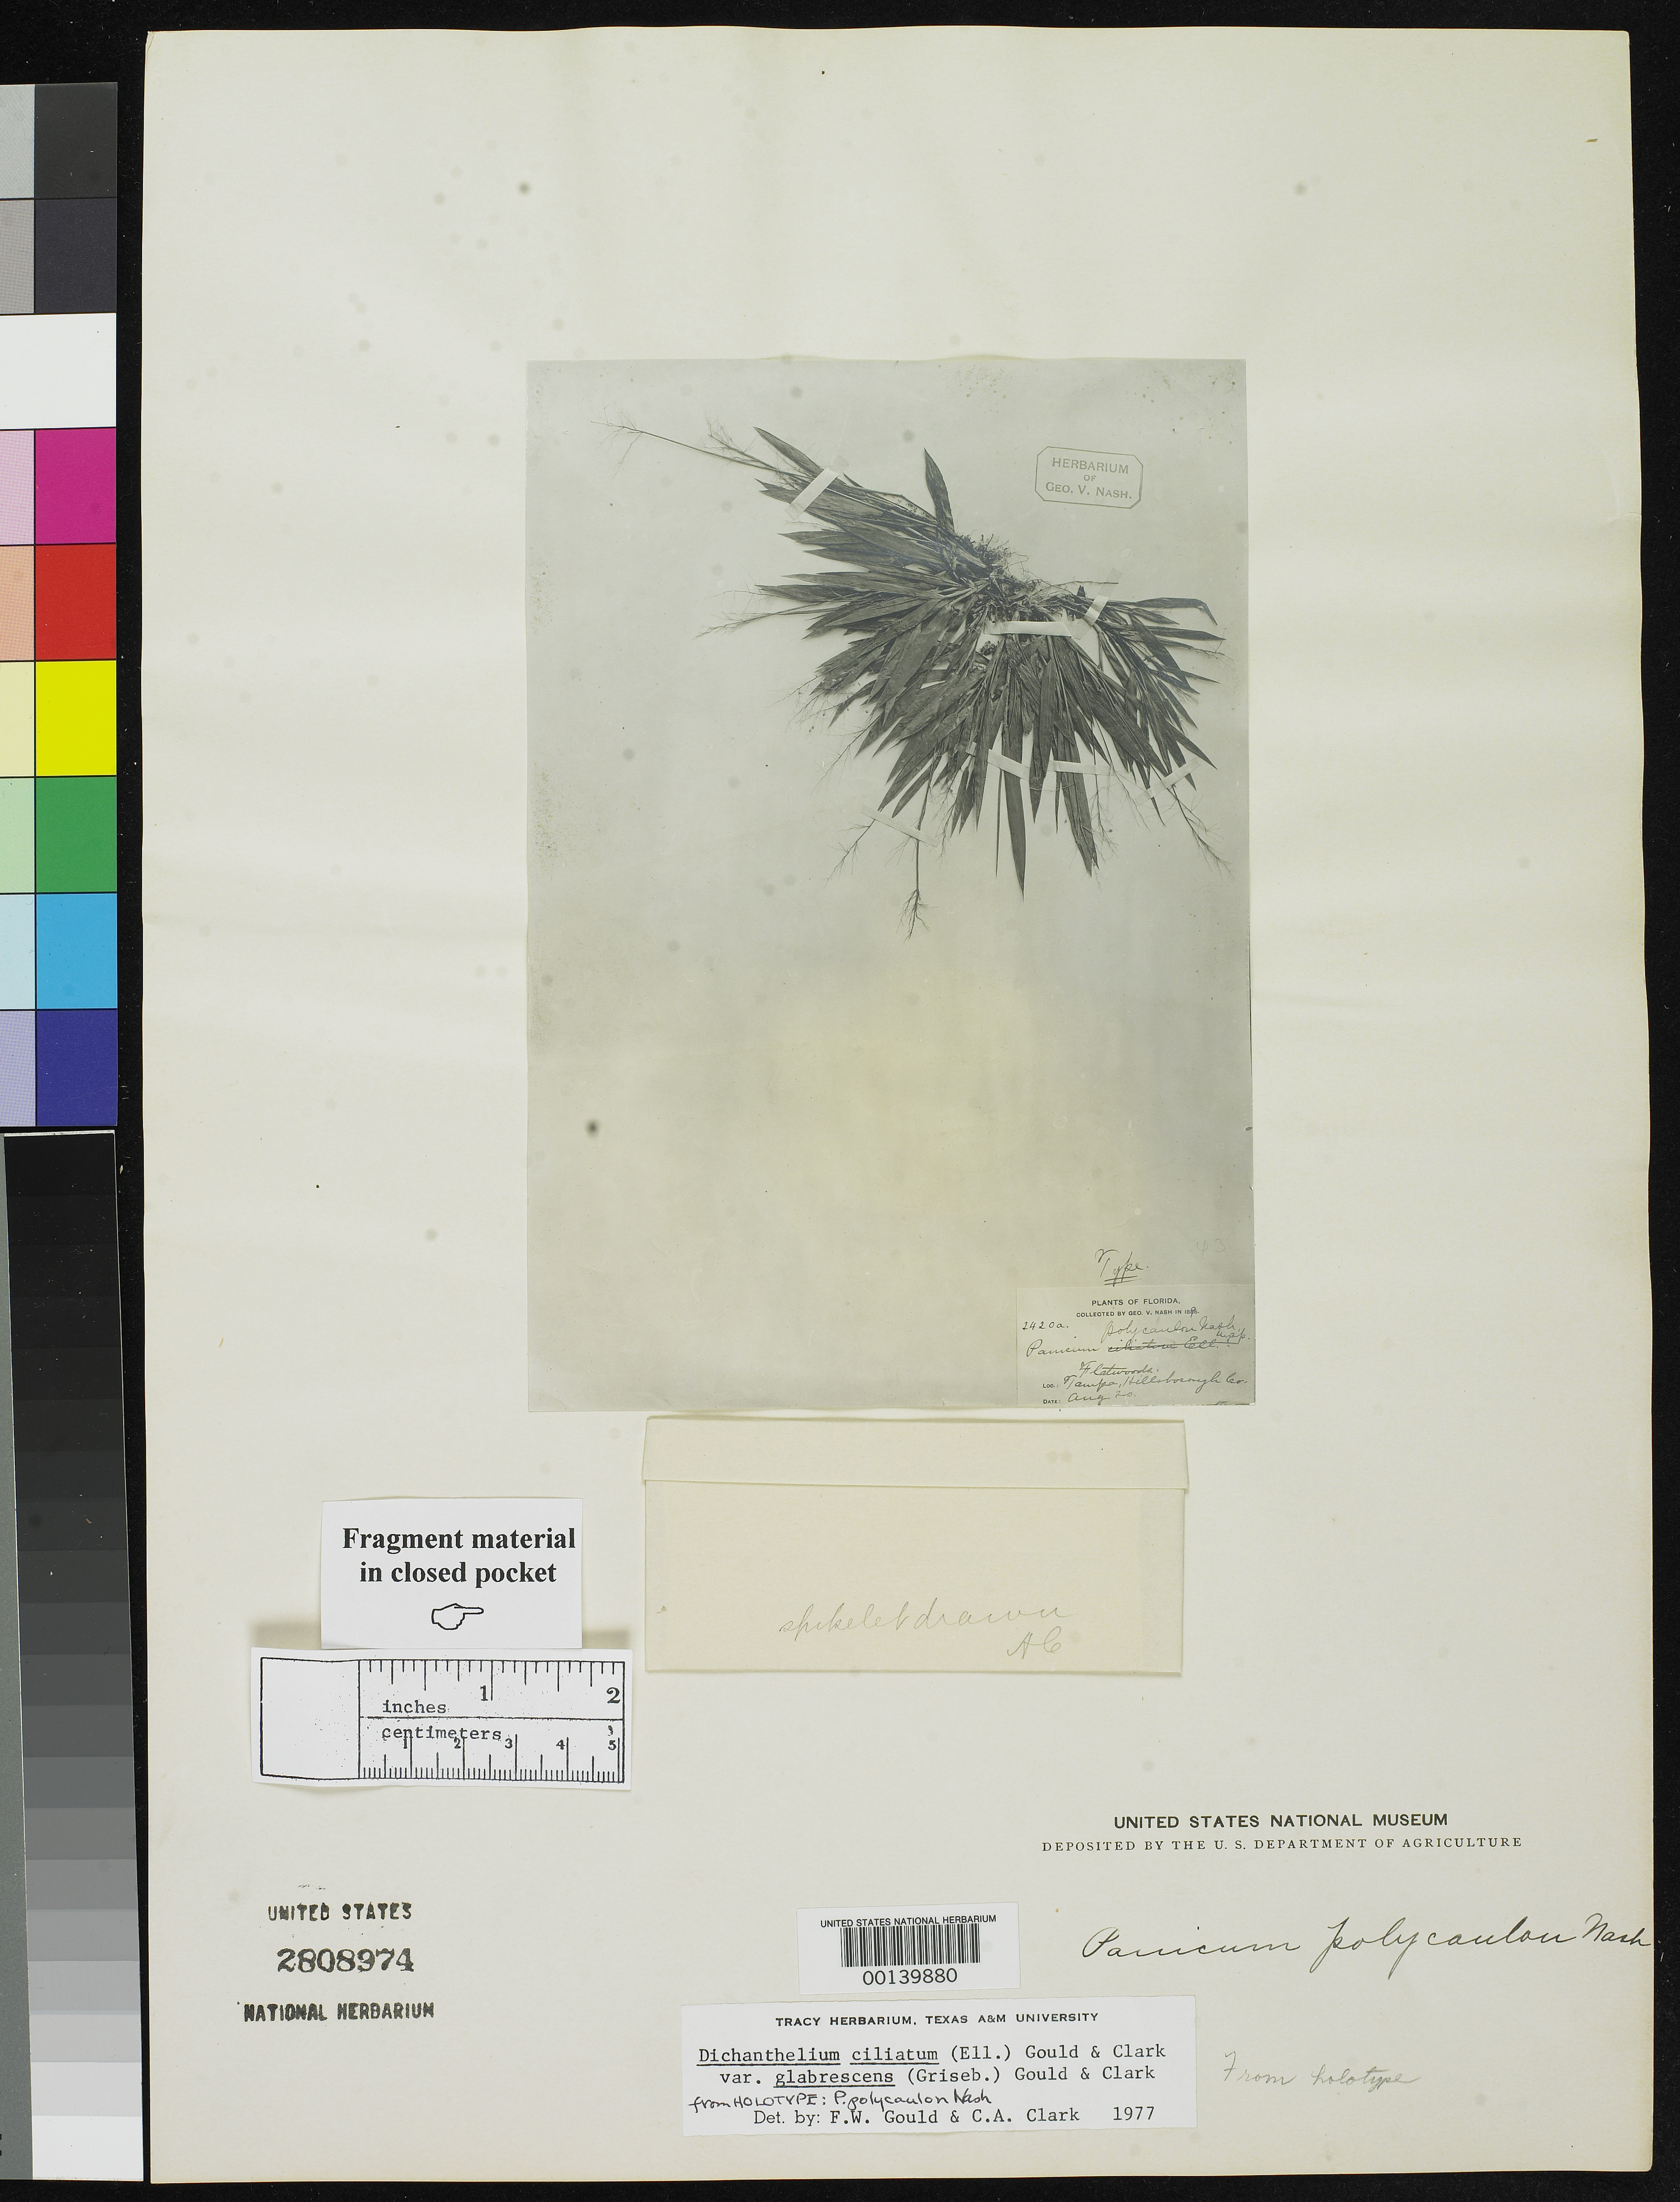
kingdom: Plantae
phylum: Tracheophyta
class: Liliopsida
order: Poales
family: Poaceae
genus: Panicum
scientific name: Panicum polycaulon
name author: Nash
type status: Type Fragment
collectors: G. V. Nash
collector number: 2420a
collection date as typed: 20 Aug 1895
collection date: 1895-08-20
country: United States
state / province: Florida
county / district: Hillsborough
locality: Tampa.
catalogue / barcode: US 2808974